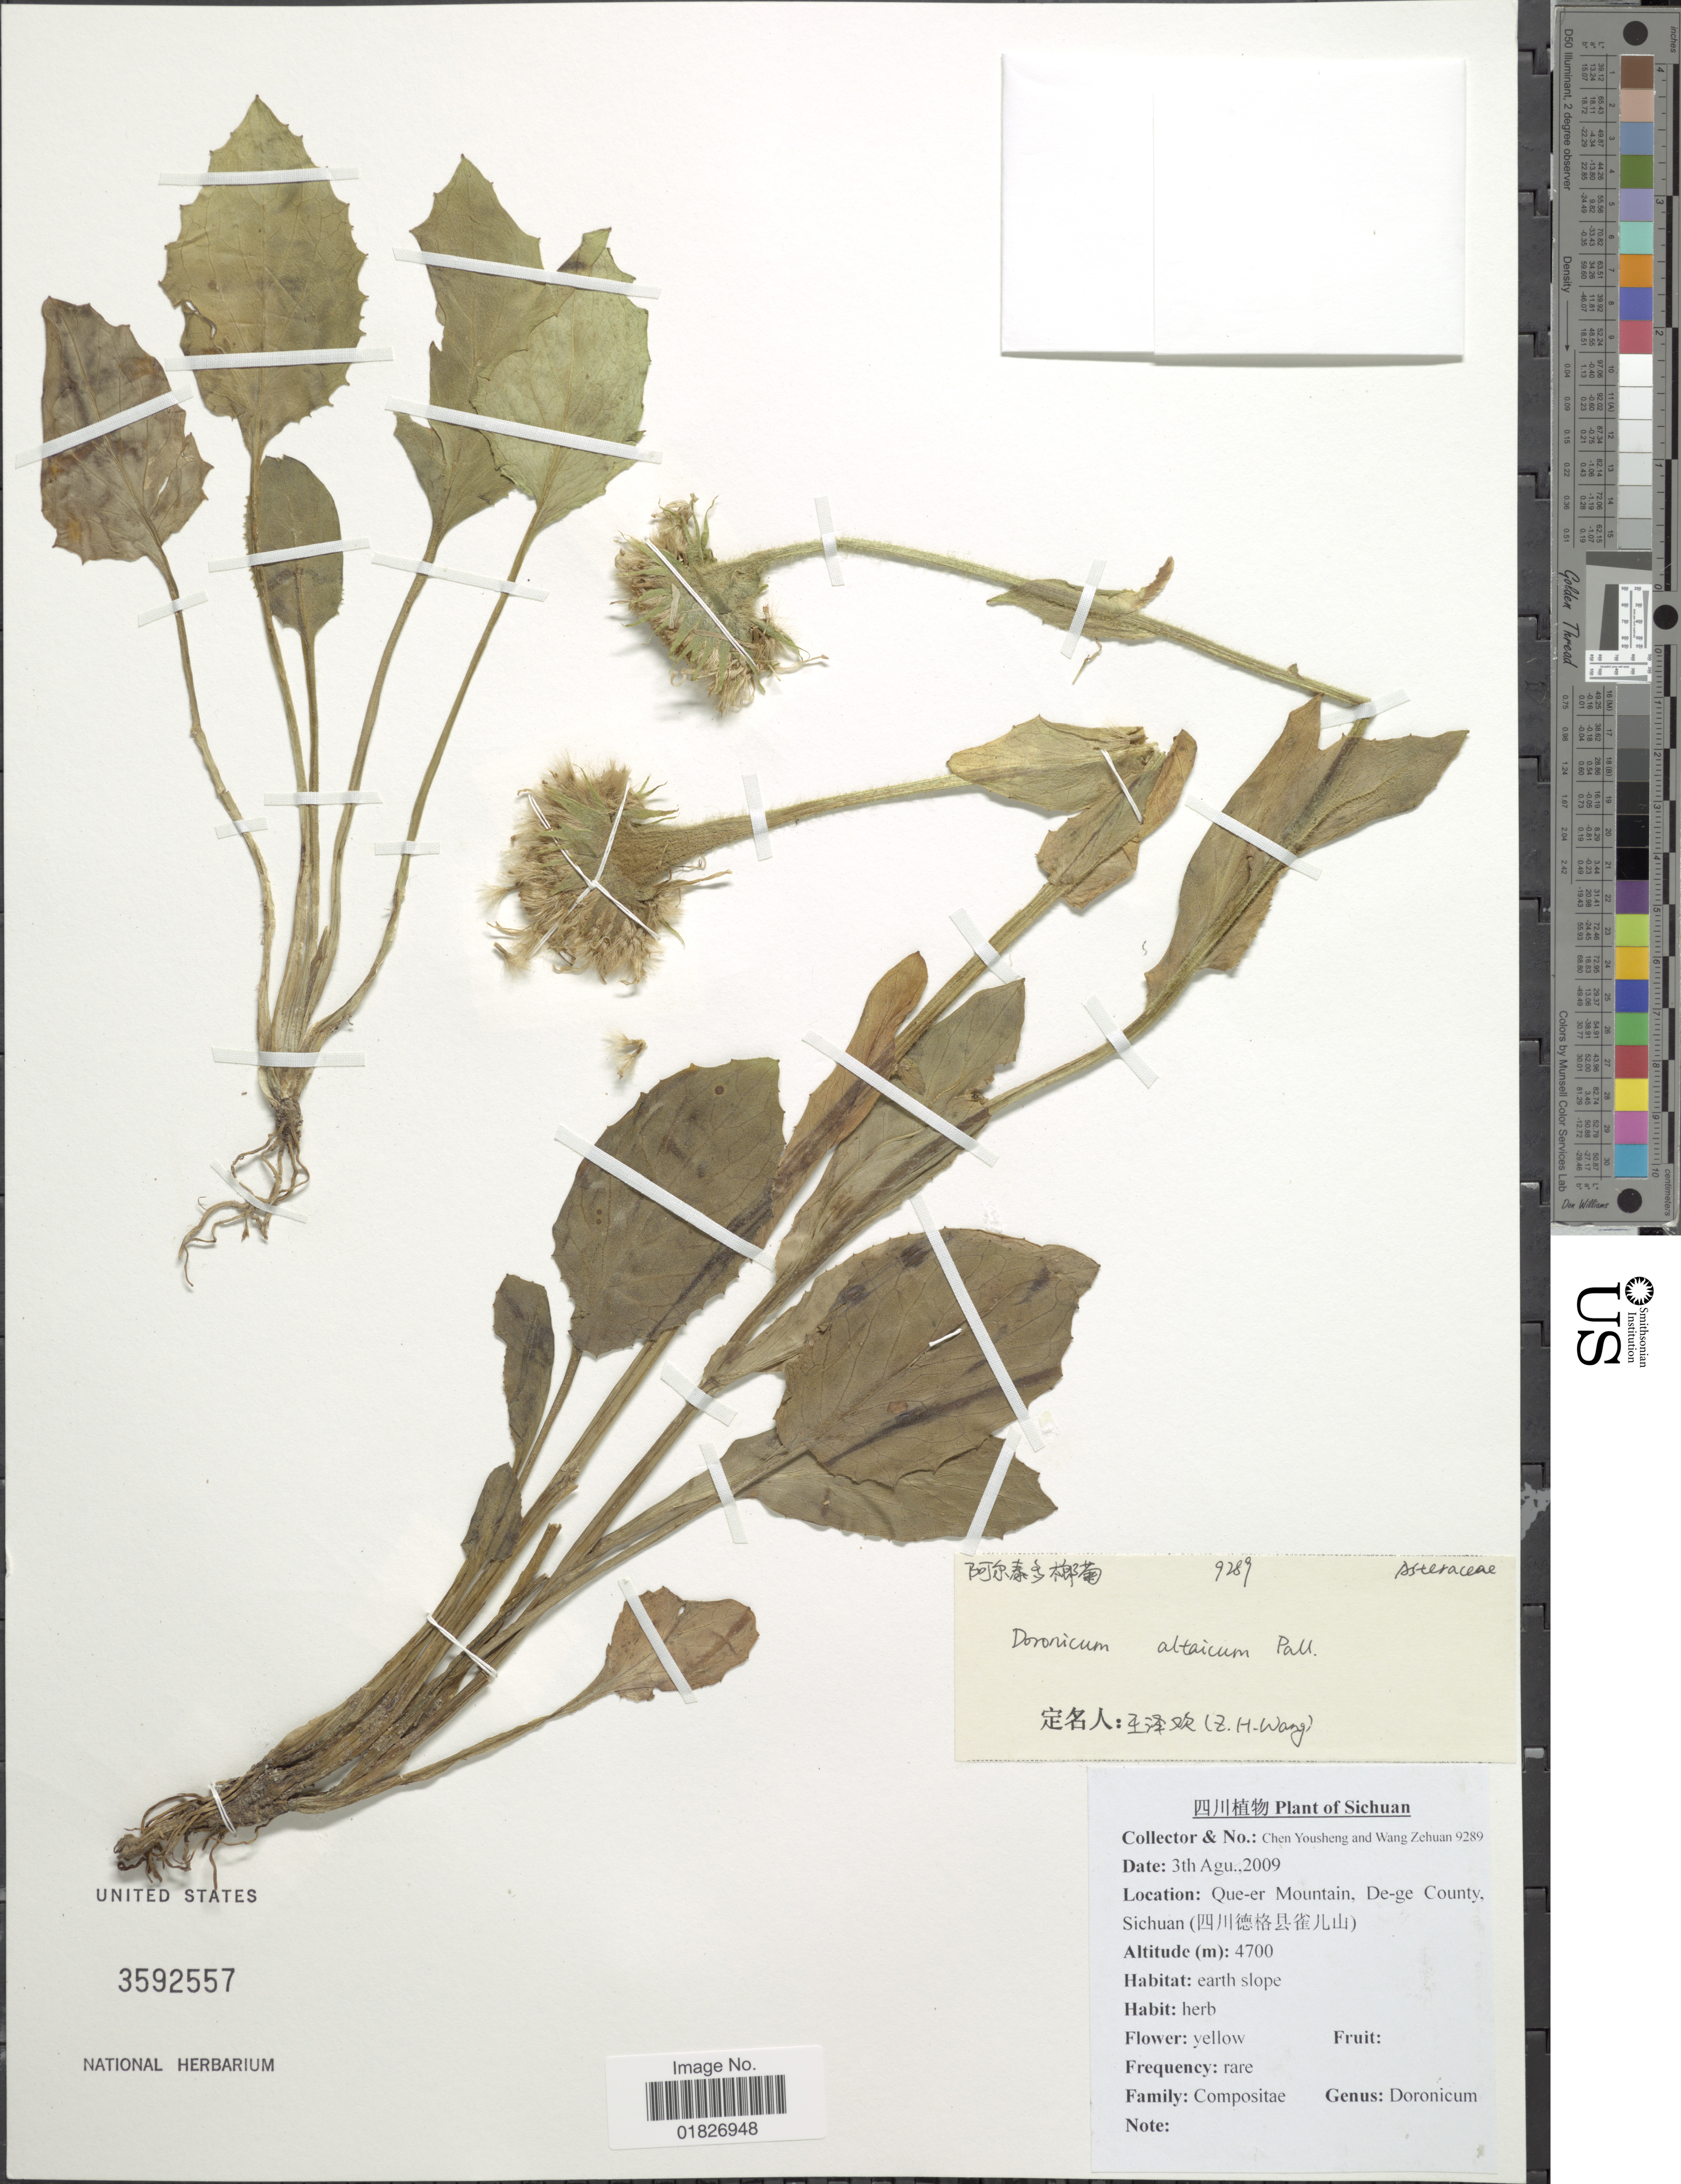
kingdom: Plantae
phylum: Tracheophyta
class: Magnoliopsida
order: Asterales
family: Asteraceae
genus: Doronicum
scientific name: Doronicum atlaicum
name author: Pall.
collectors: Y. Chen & Z. Wang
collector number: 9289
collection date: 2009-08-03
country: China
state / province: Sichuan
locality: Que-er Mountain, De-ge County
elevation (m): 4700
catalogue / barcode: US 3592557